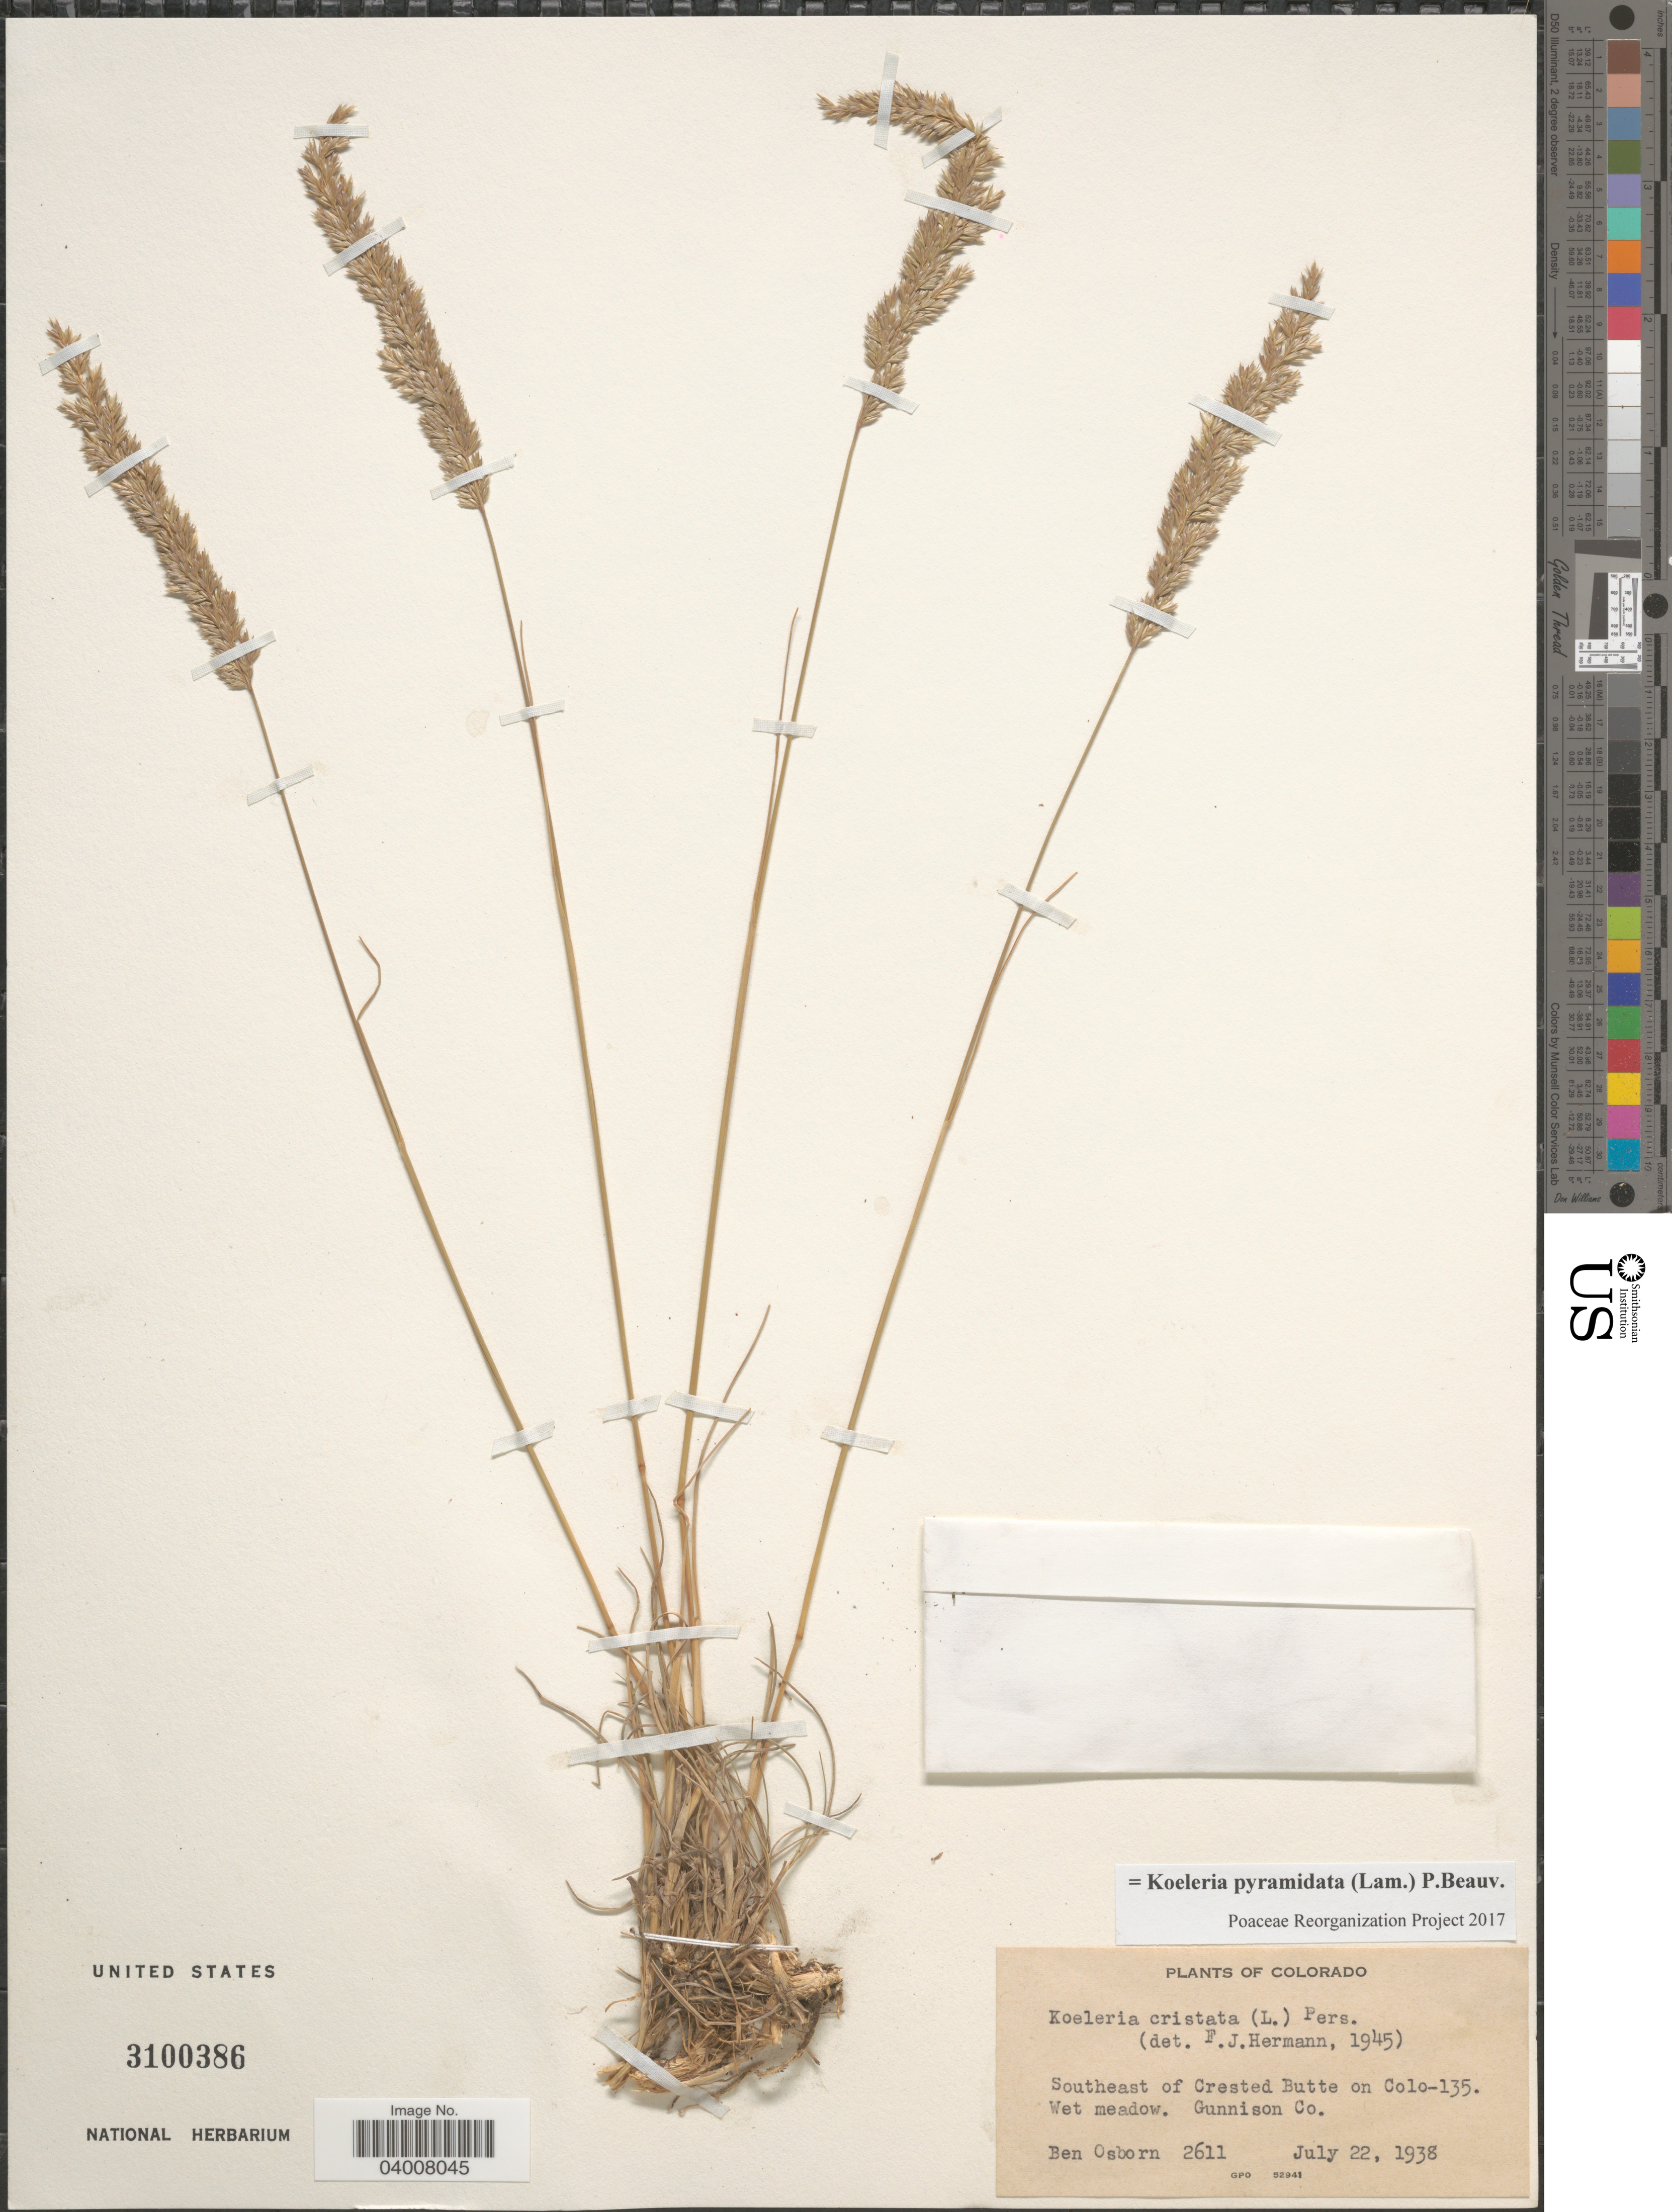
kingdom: Plantae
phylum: Tracheophyta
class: Liliopsida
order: Poales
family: Poaceae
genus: Koeleria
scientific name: Koeleria pyramidata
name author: (Lam.) P. Beauv.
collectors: B. Osborn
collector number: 2611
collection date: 1938-07-22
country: United States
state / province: Colorado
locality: Southeast of Crested Butte on Colo-135. Wet meadow. Gunnison Co.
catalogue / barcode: US 3100386